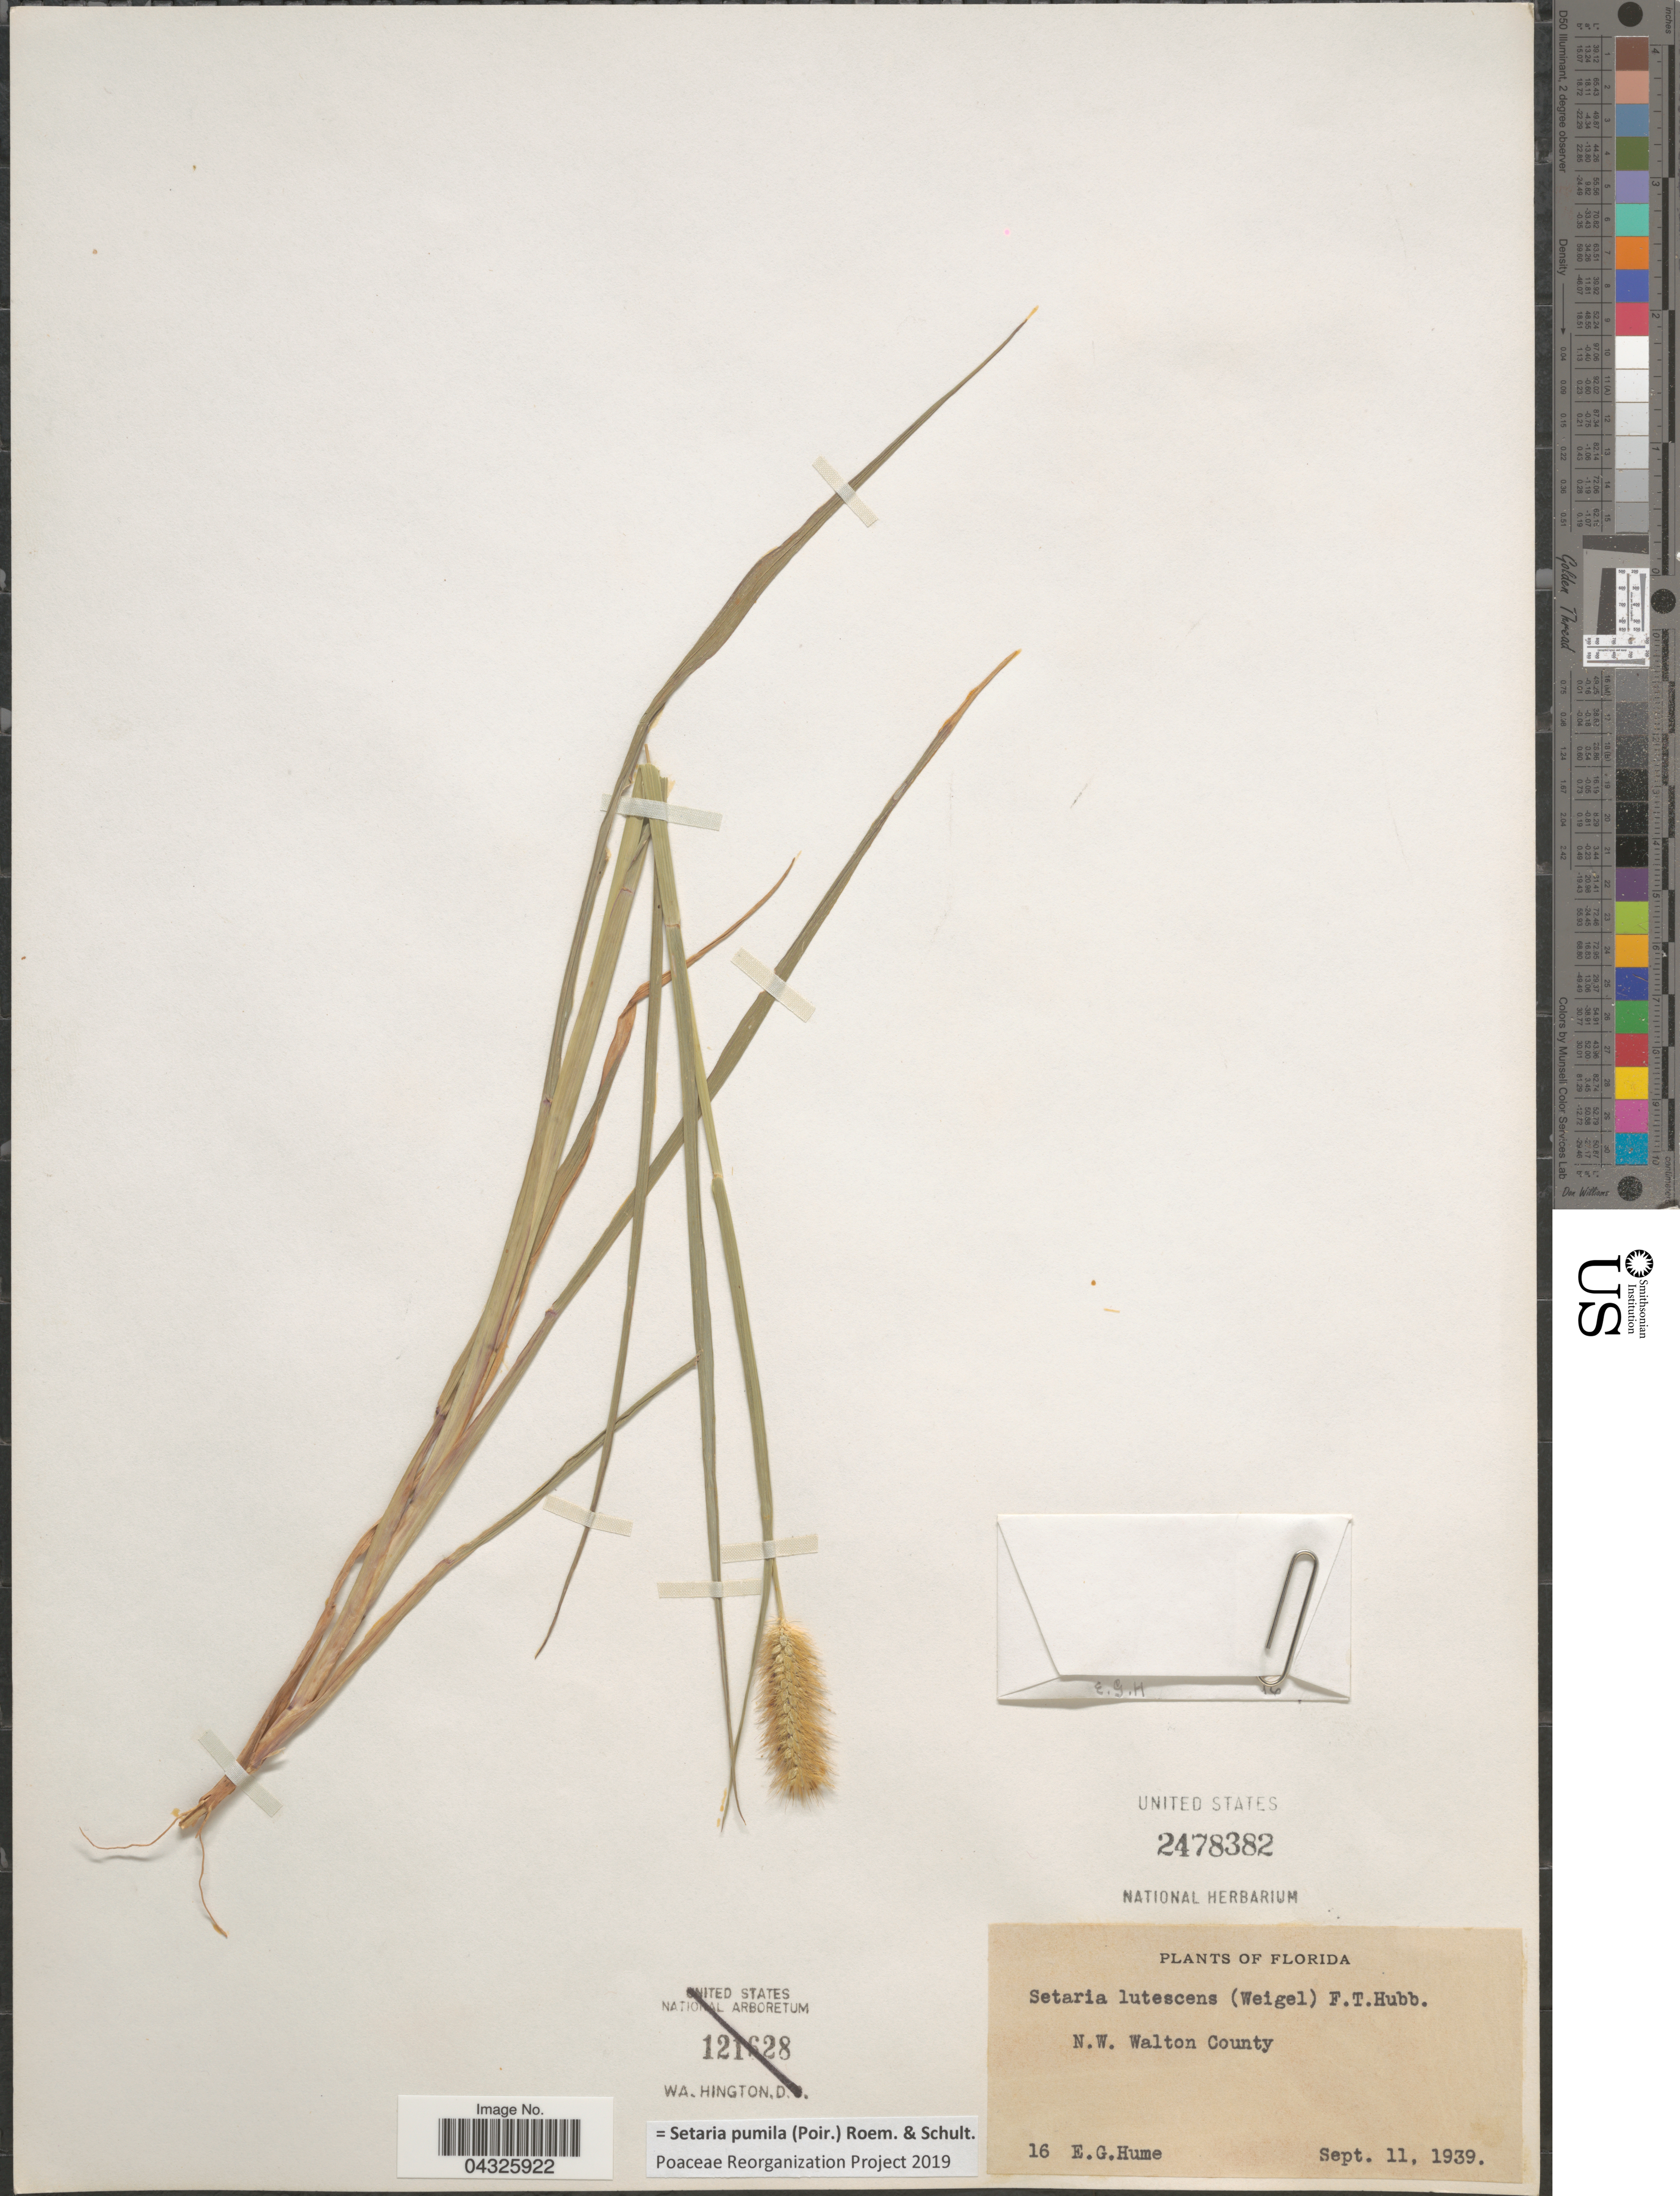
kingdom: Plantae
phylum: Tracheophyta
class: Liliopsida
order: Poales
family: Poaceae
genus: Setaria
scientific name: Setaria pumila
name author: (Poir.) Roem. & Schult.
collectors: E. Hume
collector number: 16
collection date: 1939-09-11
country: United States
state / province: Florida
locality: N.W. Walton County.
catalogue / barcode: US 2478382